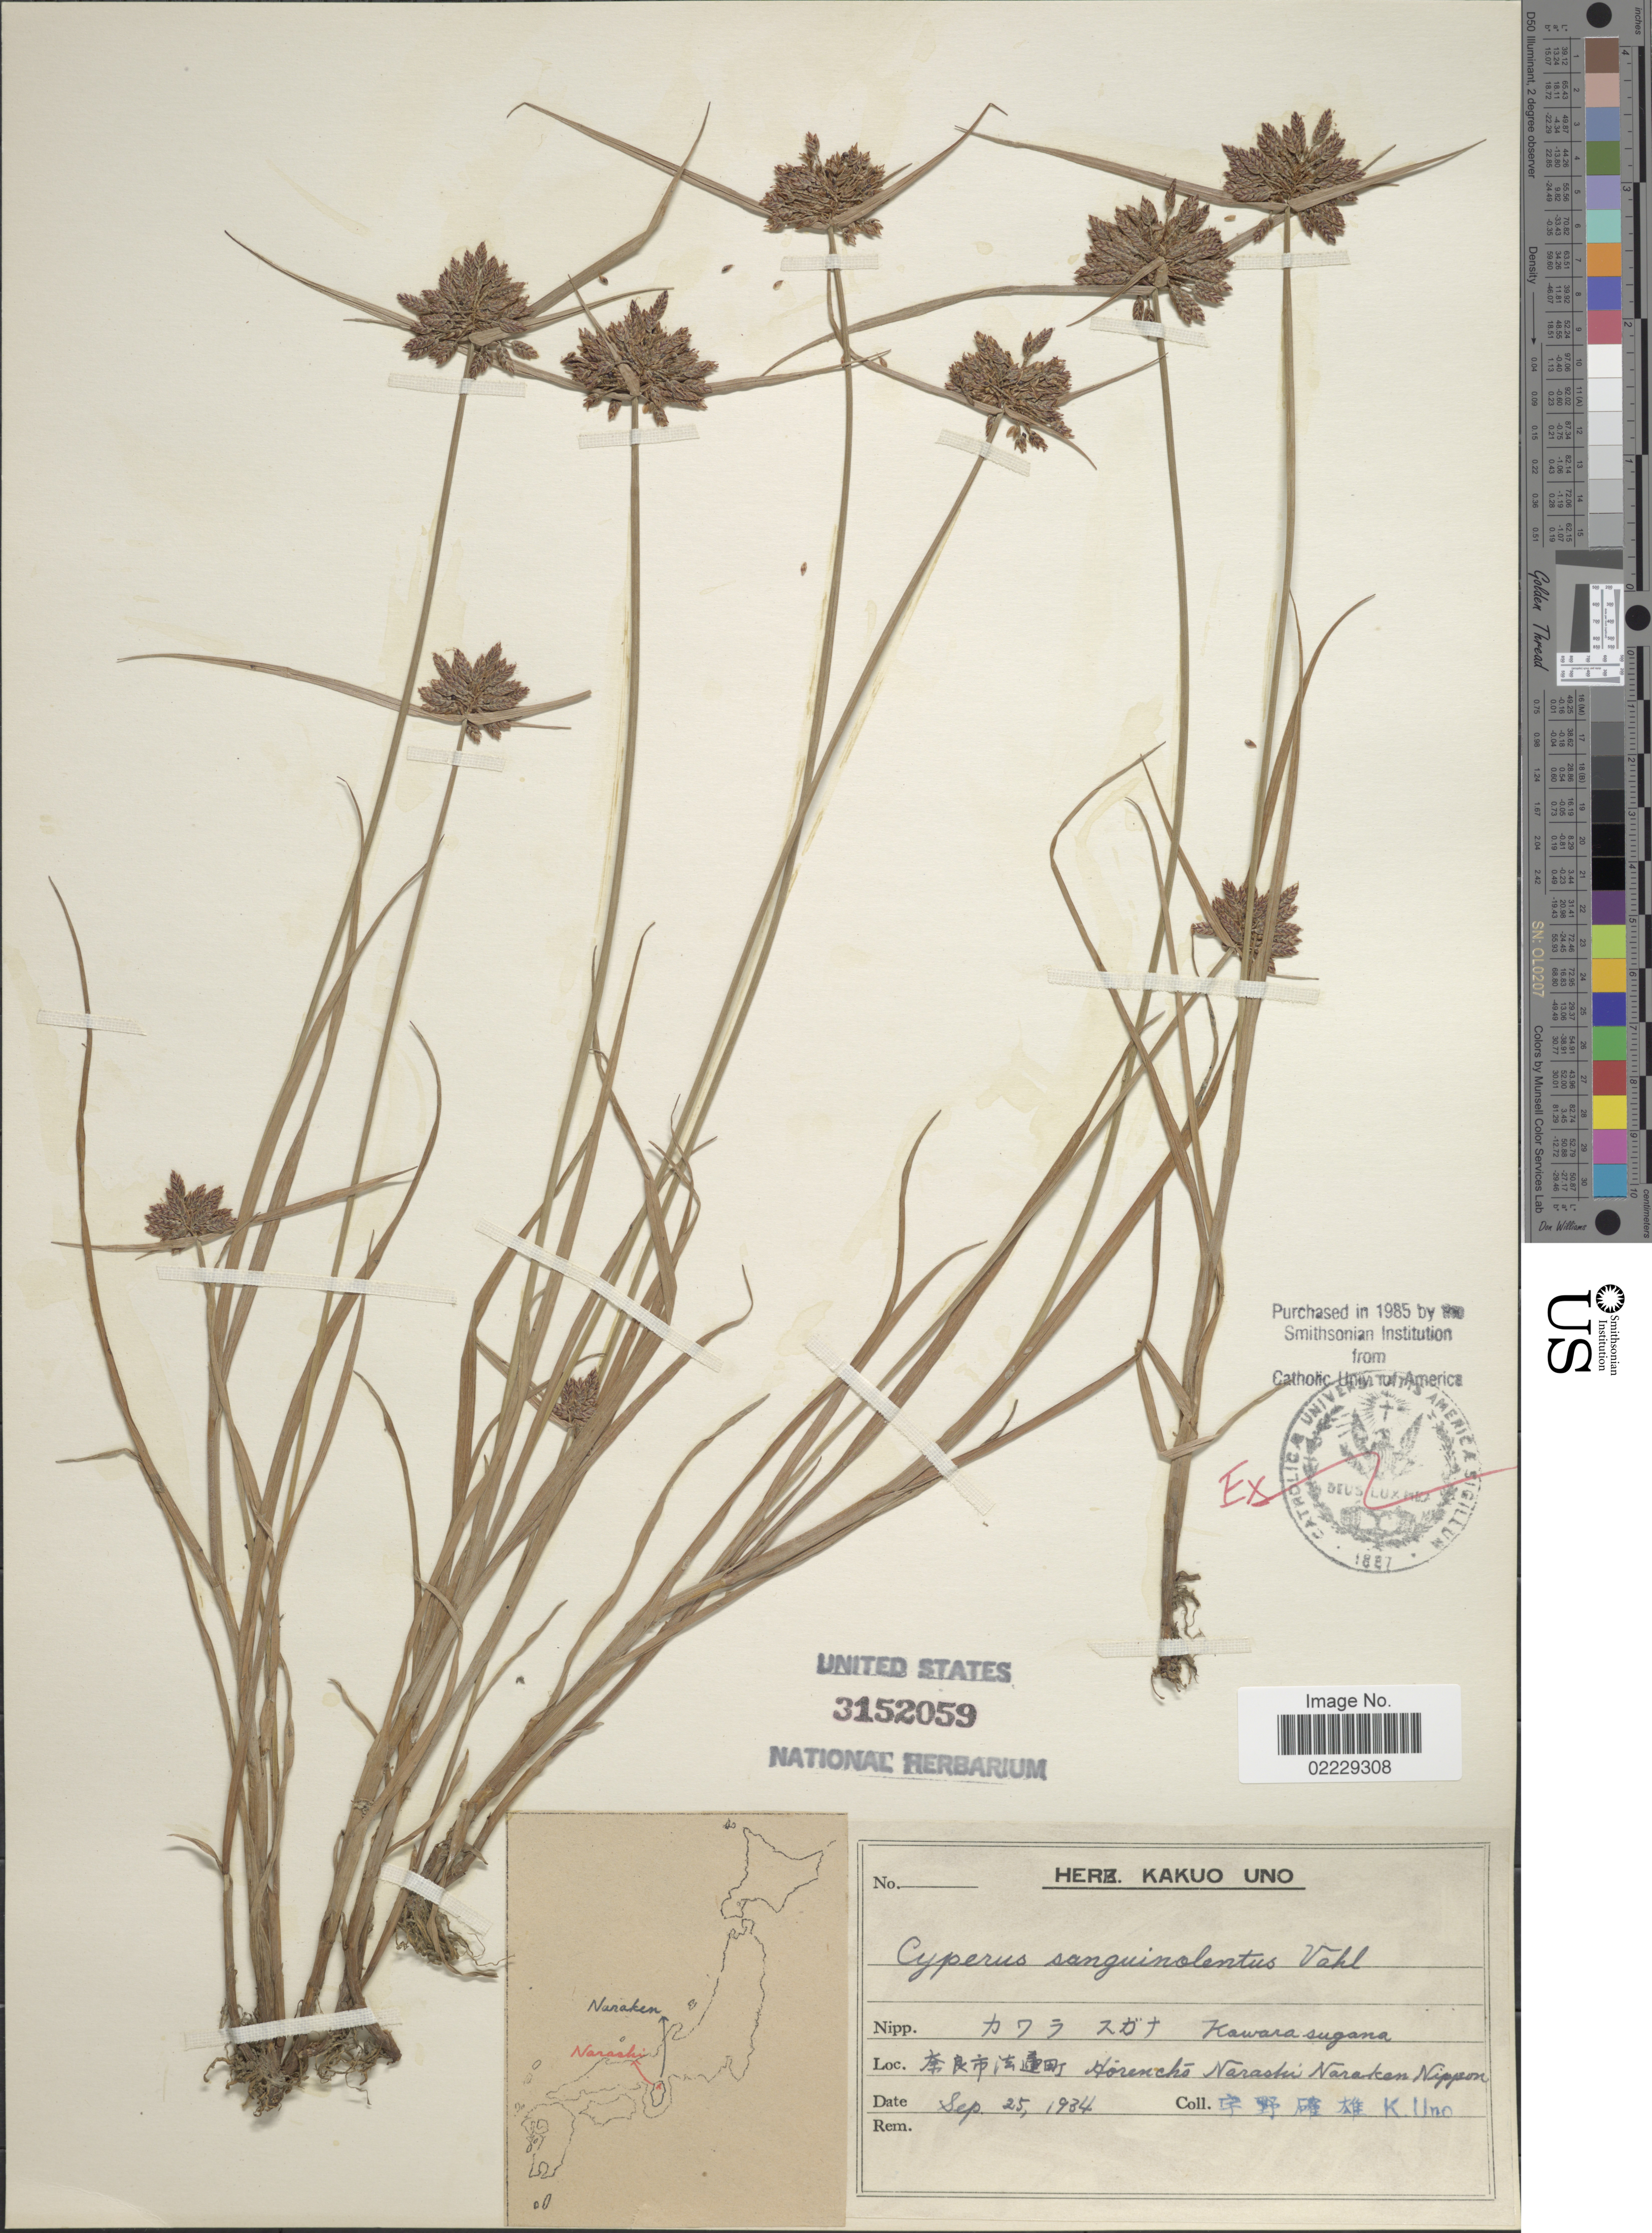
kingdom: Plantae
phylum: Tracheophyta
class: Liliopsida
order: Poales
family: Cyperaceae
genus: Cyperus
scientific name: Cyperus sanguinolentus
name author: Vahl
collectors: K. Uno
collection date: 1934-09-25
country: Japan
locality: Horencho, Narashi, Naraken, Nippon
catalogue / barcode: US 3152059